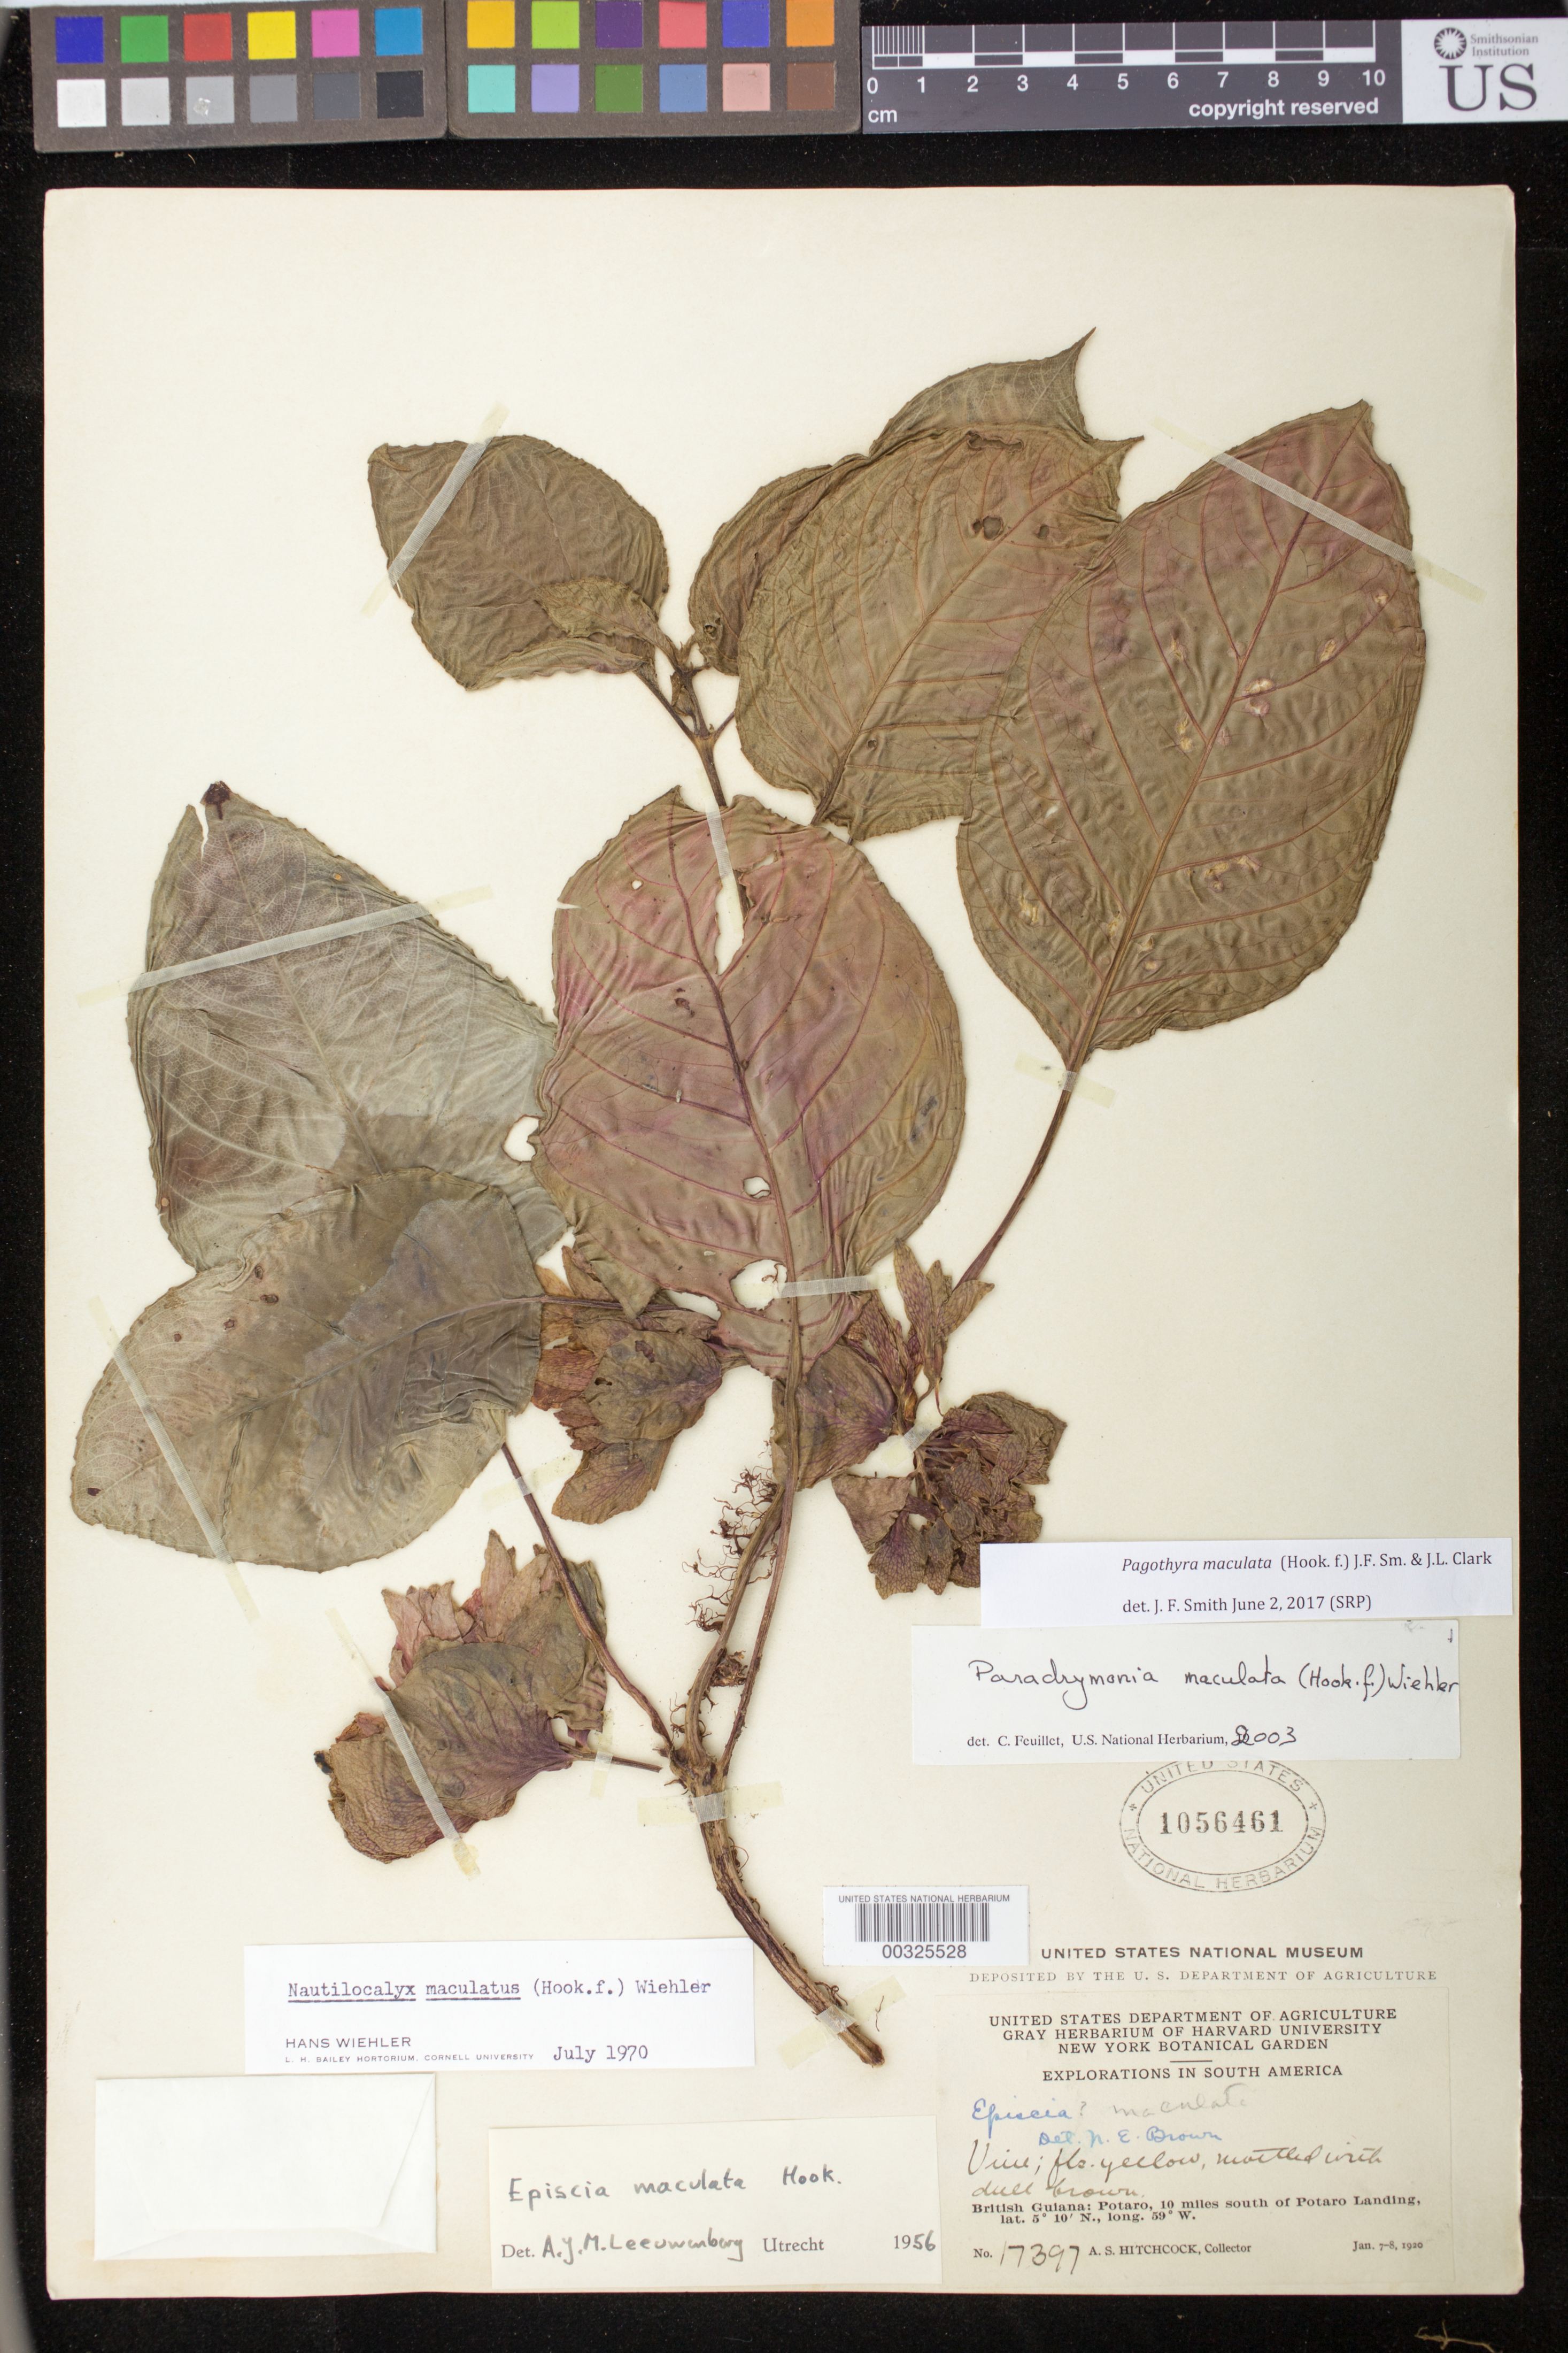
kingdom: Plantae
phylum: Tracheophyta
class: Magnoliopsida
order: Lamiales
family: Gesneriaceae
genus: Pagothyra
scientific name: Pagothyra maculata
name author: (Hook. f.) J.F. Sm. & J.L. Clark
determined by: Smith, J. F.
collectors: A. S. Hitchcock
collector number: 17397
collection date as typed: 7-8 Jan 1920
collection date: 1920-01-07/1920-01-08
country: Guyana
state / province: Potaro-Siparuni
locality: Potaro, 10 mi S of Potaro landing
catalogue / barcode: US 1056461